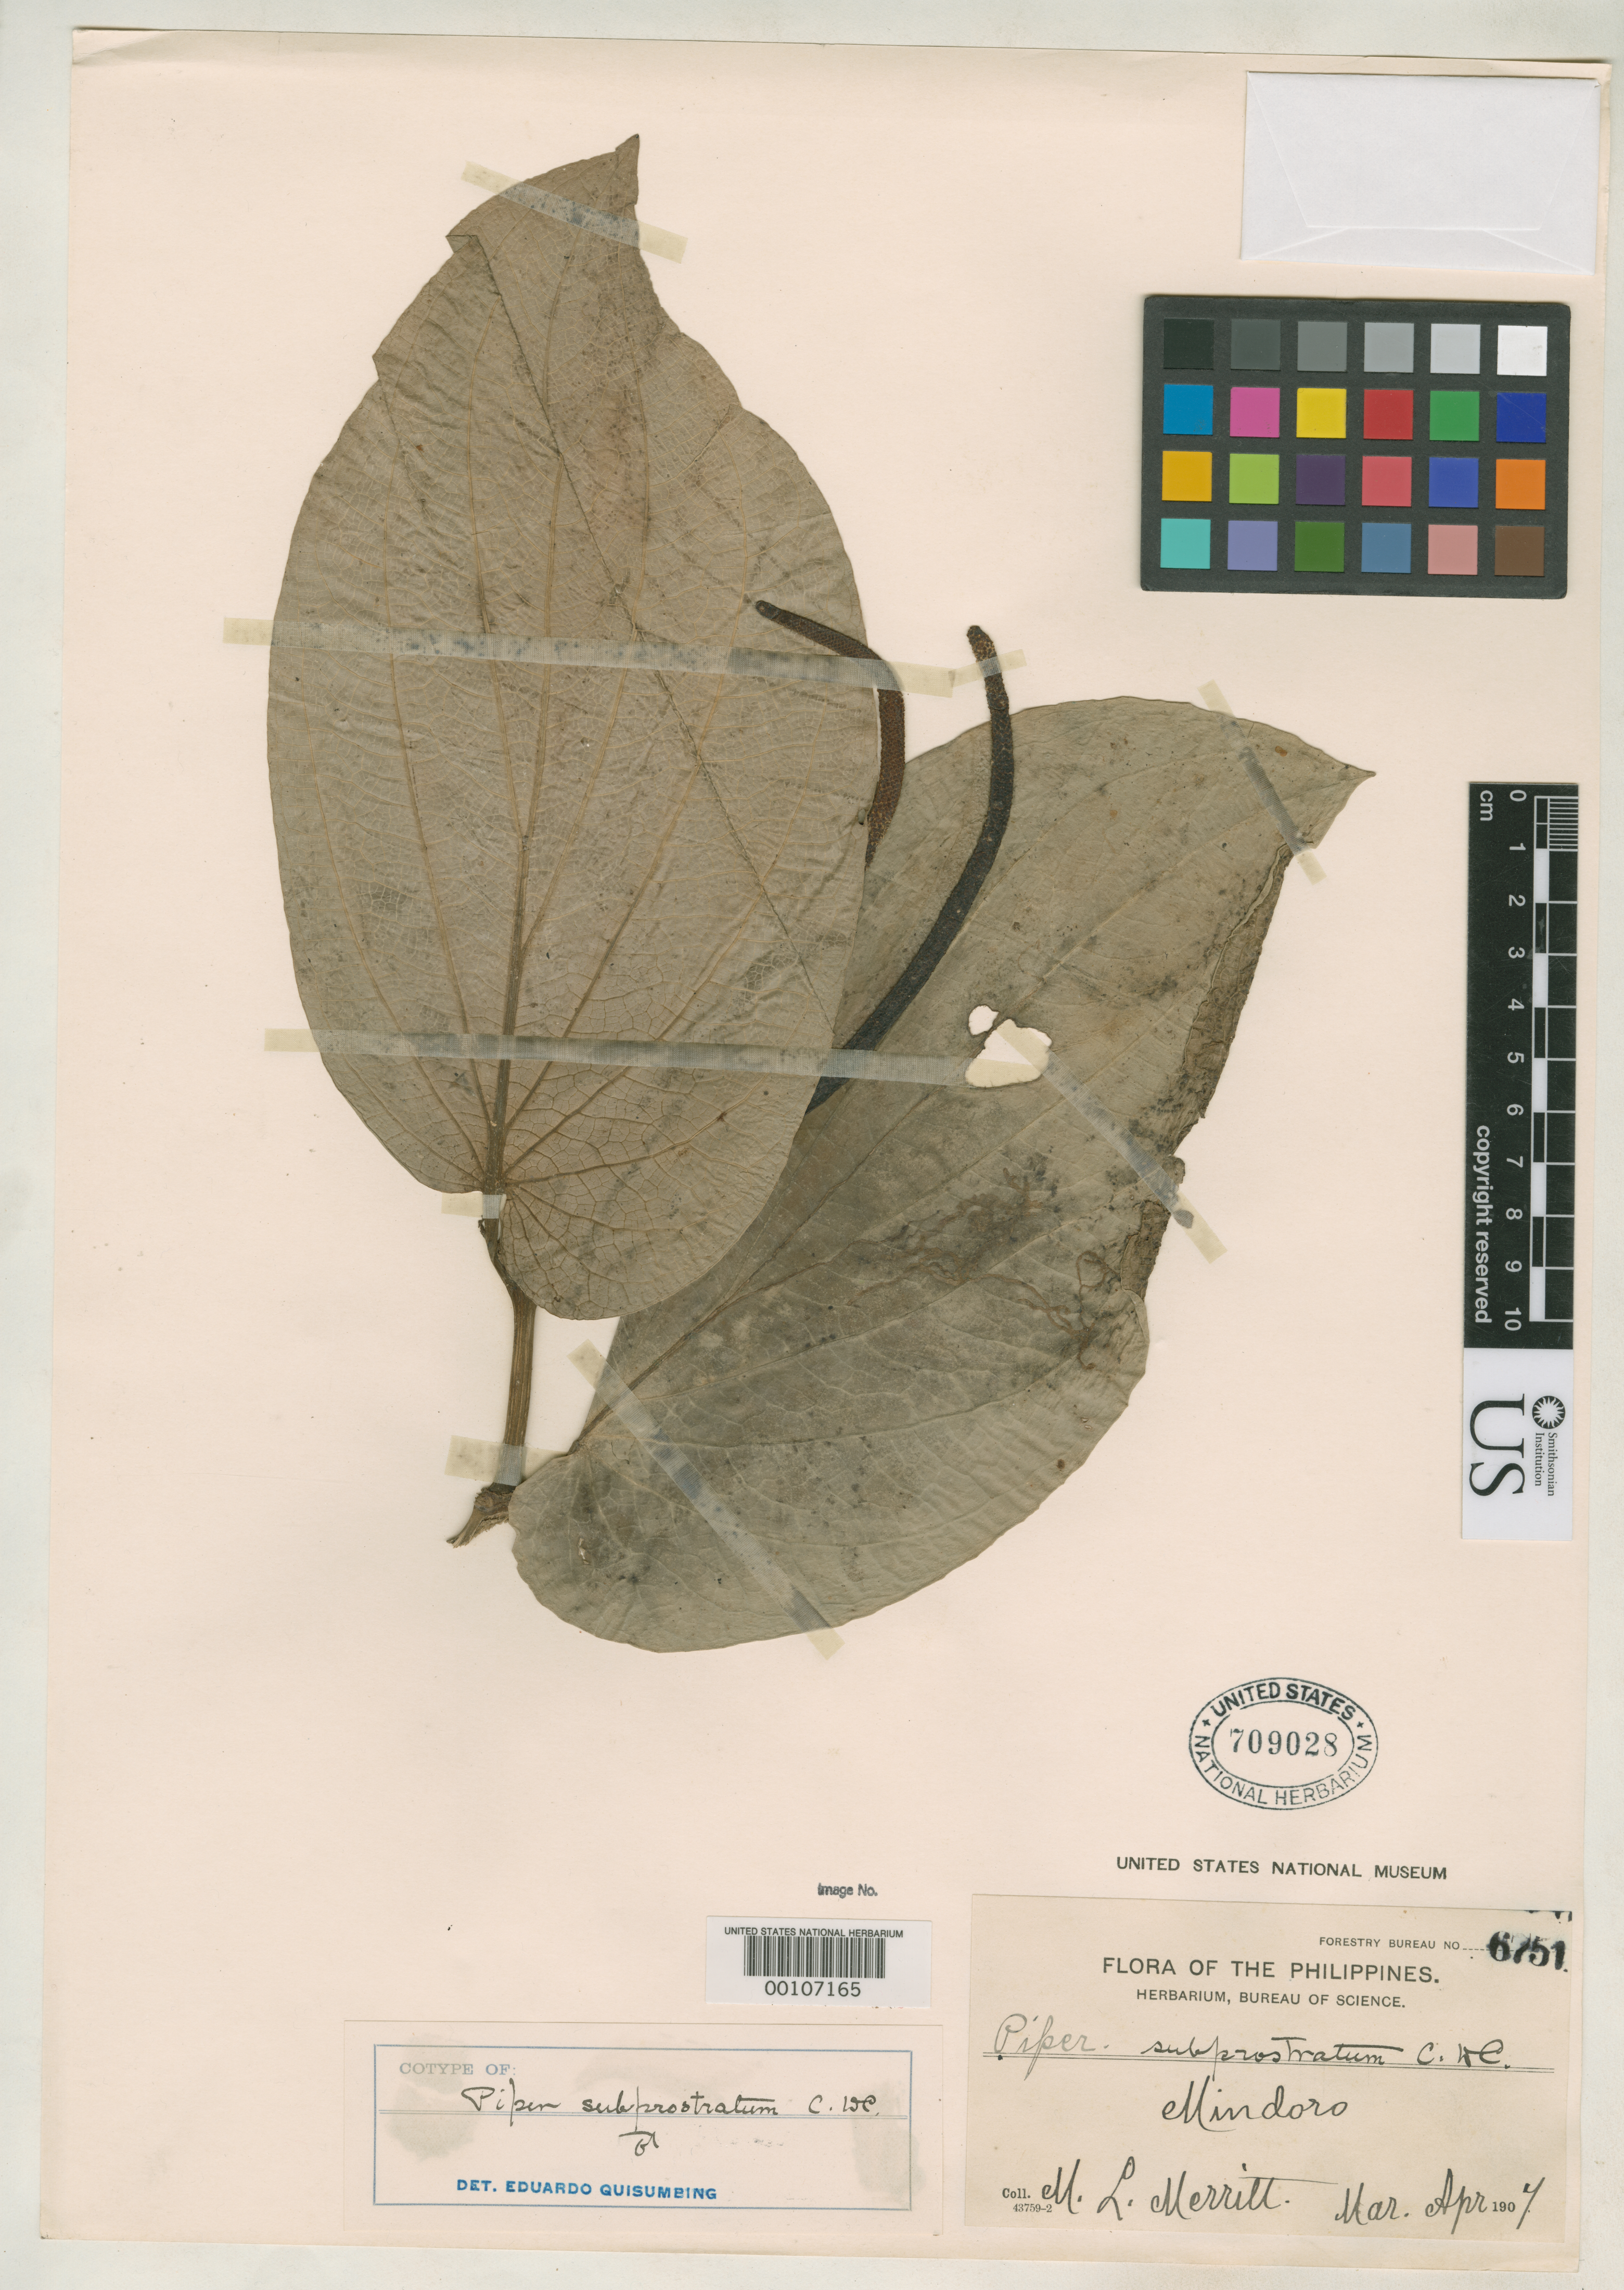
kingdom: Plantae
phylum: Tracheophyta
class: Magnoliopsida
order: Piperales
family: Piperaceae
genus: Piper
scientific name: Piper subprostratum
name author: C. DC.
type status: Isotype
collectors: M. L. Merritt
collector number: For. Bur. 6751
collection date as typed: Mar 1907 to -- Apr 1907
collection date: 1907-03/1907-04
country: Philippines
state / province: Mimaropa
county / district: Mindoro Oriental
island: Mindoro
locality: S of Lake Naujan.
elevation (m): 100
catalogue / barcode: US 709028